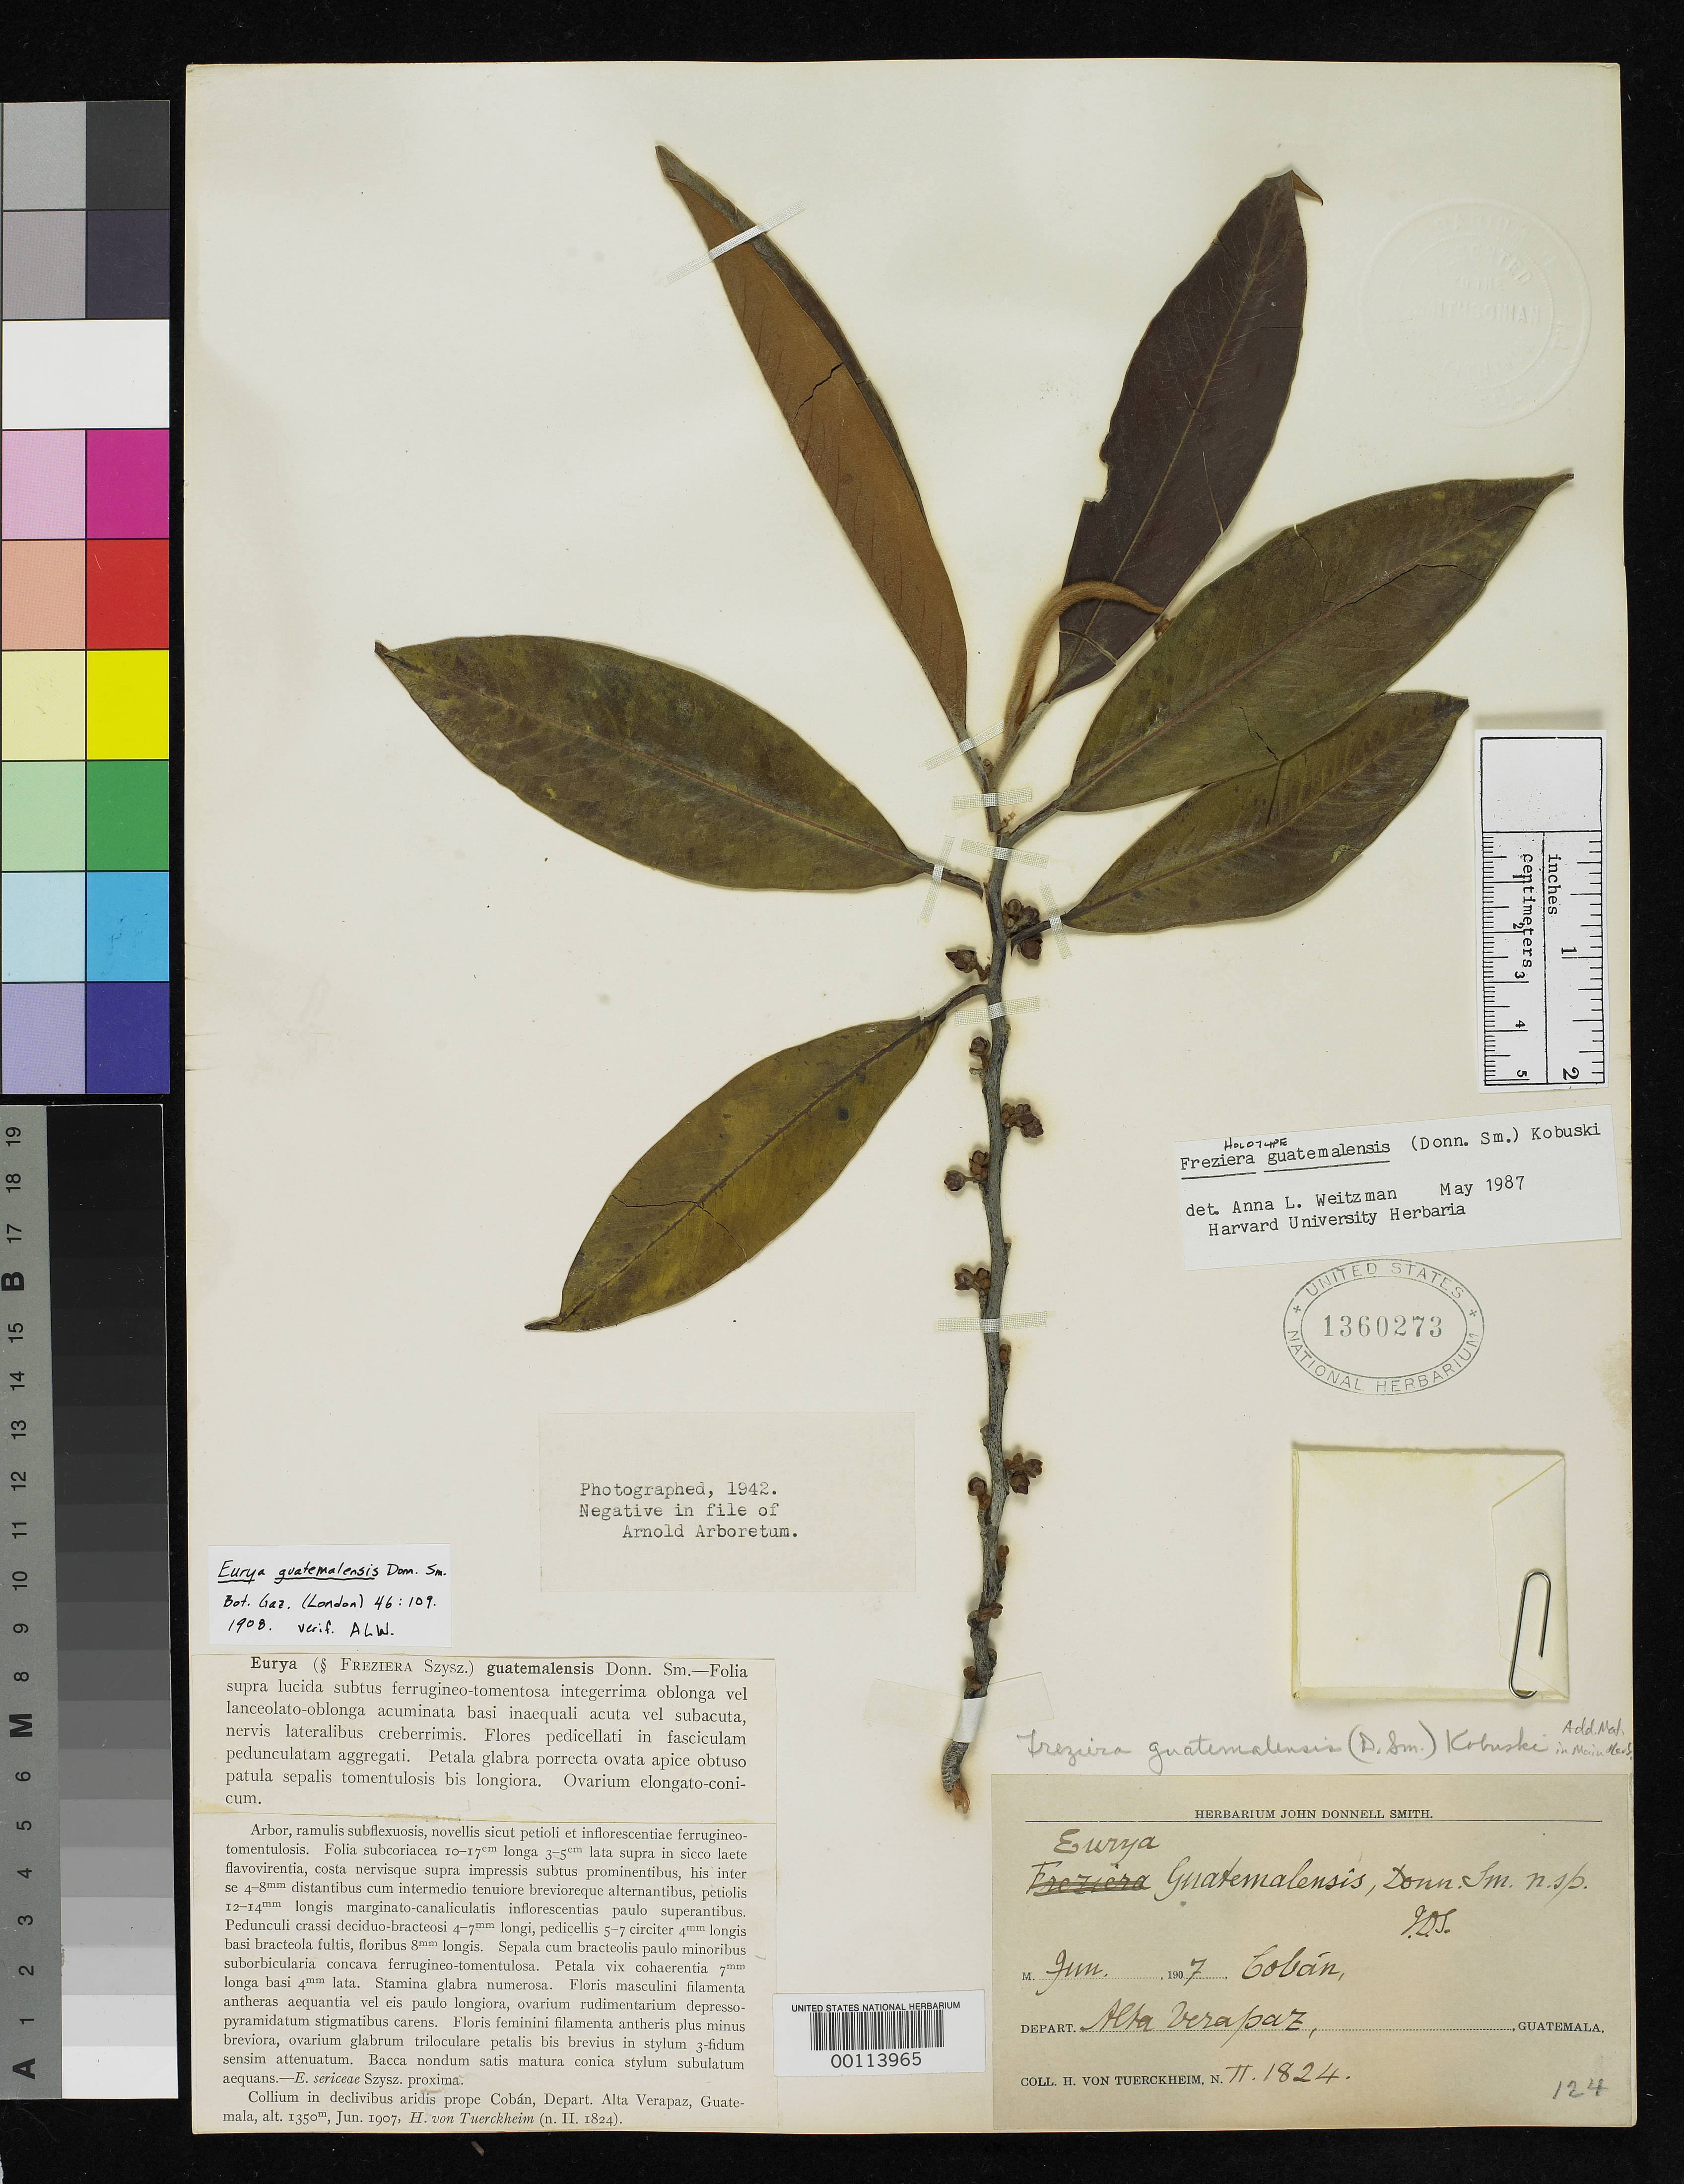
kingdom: Plantae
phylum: Tracheophyta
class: Magnoliopsida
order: Ericales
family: Pentaphylacaceae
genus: Eurya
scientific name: Eurya guatemalensis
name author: Donn. Sm.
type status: Holotype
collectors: H. von Türckheim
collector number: II 1824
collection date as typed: Jun 1907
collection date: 1907-06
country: Guatemala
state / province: Alta Verapaz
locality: Cobán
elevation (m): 1350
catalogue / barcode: US 1360273